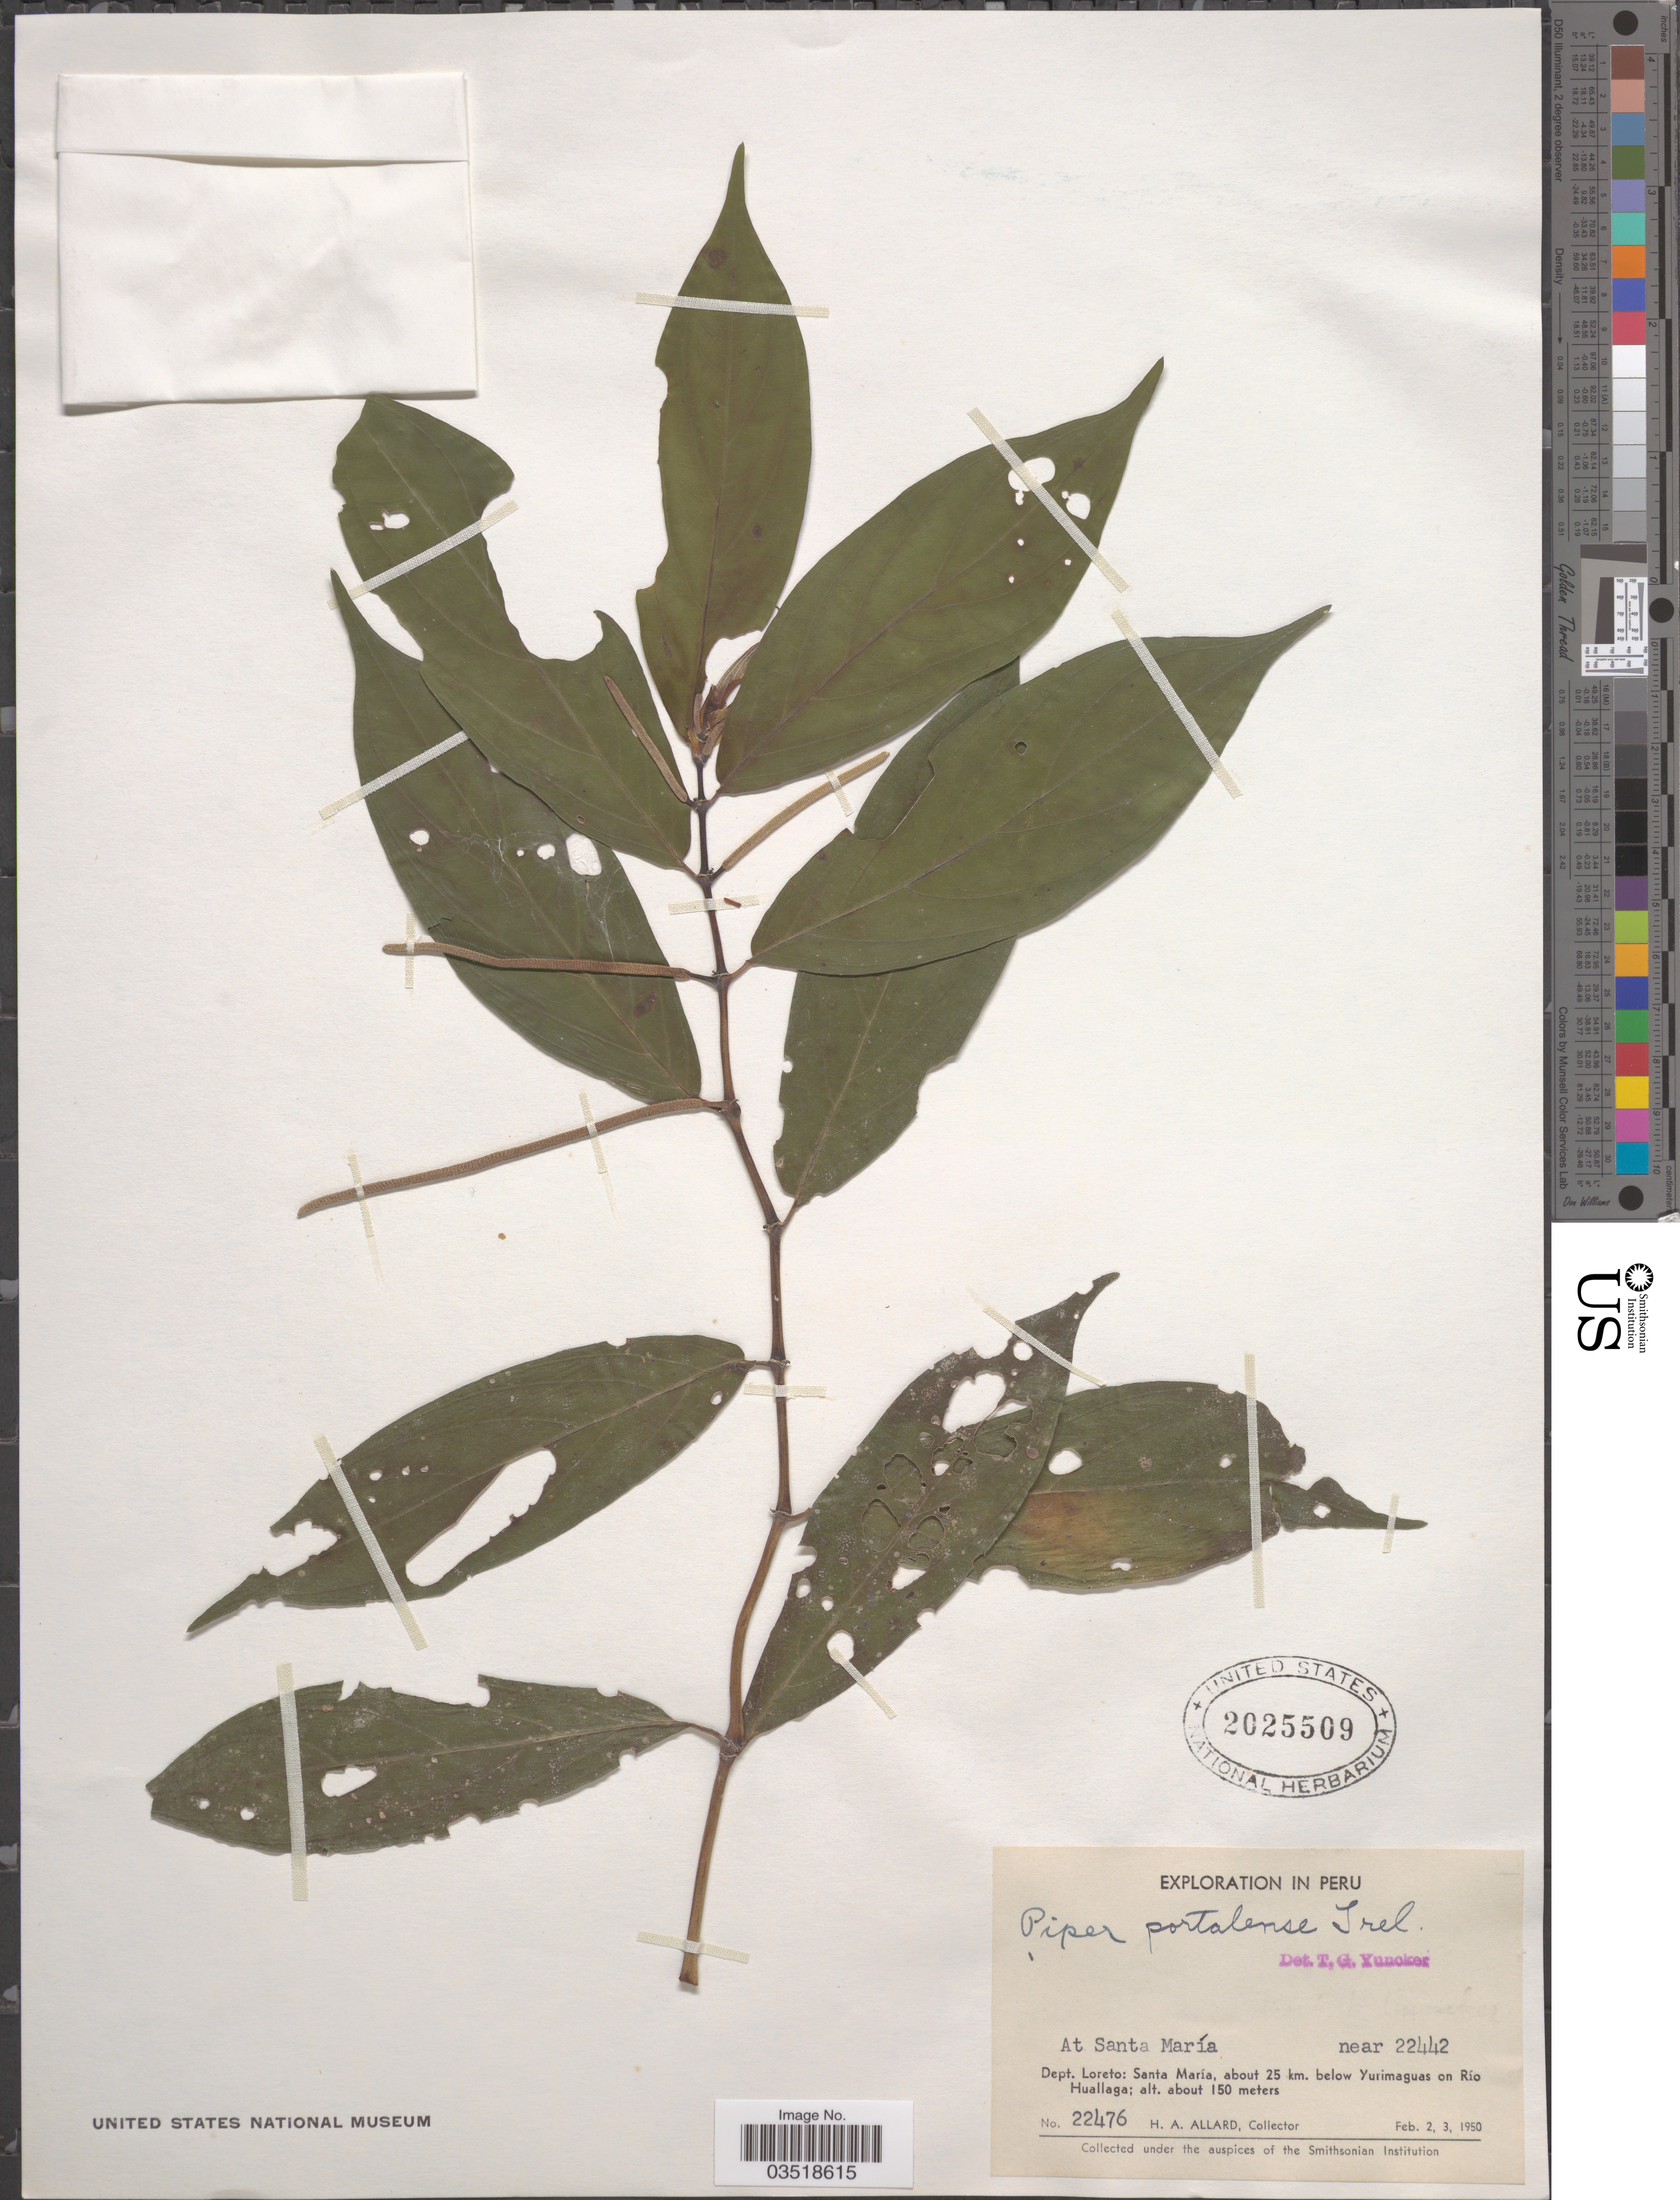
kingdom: Plantae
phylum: Tracheophyta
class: Magnoliopsida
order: Piperales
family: Piperaceae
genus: Piper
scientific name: Piper portalense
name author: Trel. in J.F. Macbr.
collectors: H. A. Allard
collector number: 22476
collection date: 1950-02-02/1950-02-03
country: Peru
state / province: Loreto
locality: At Santa María. Dept. Loreto: Santa María, about 25 km. below Yurimaguas on Rio Huallaga.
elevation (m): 150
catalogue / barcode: US 2025509